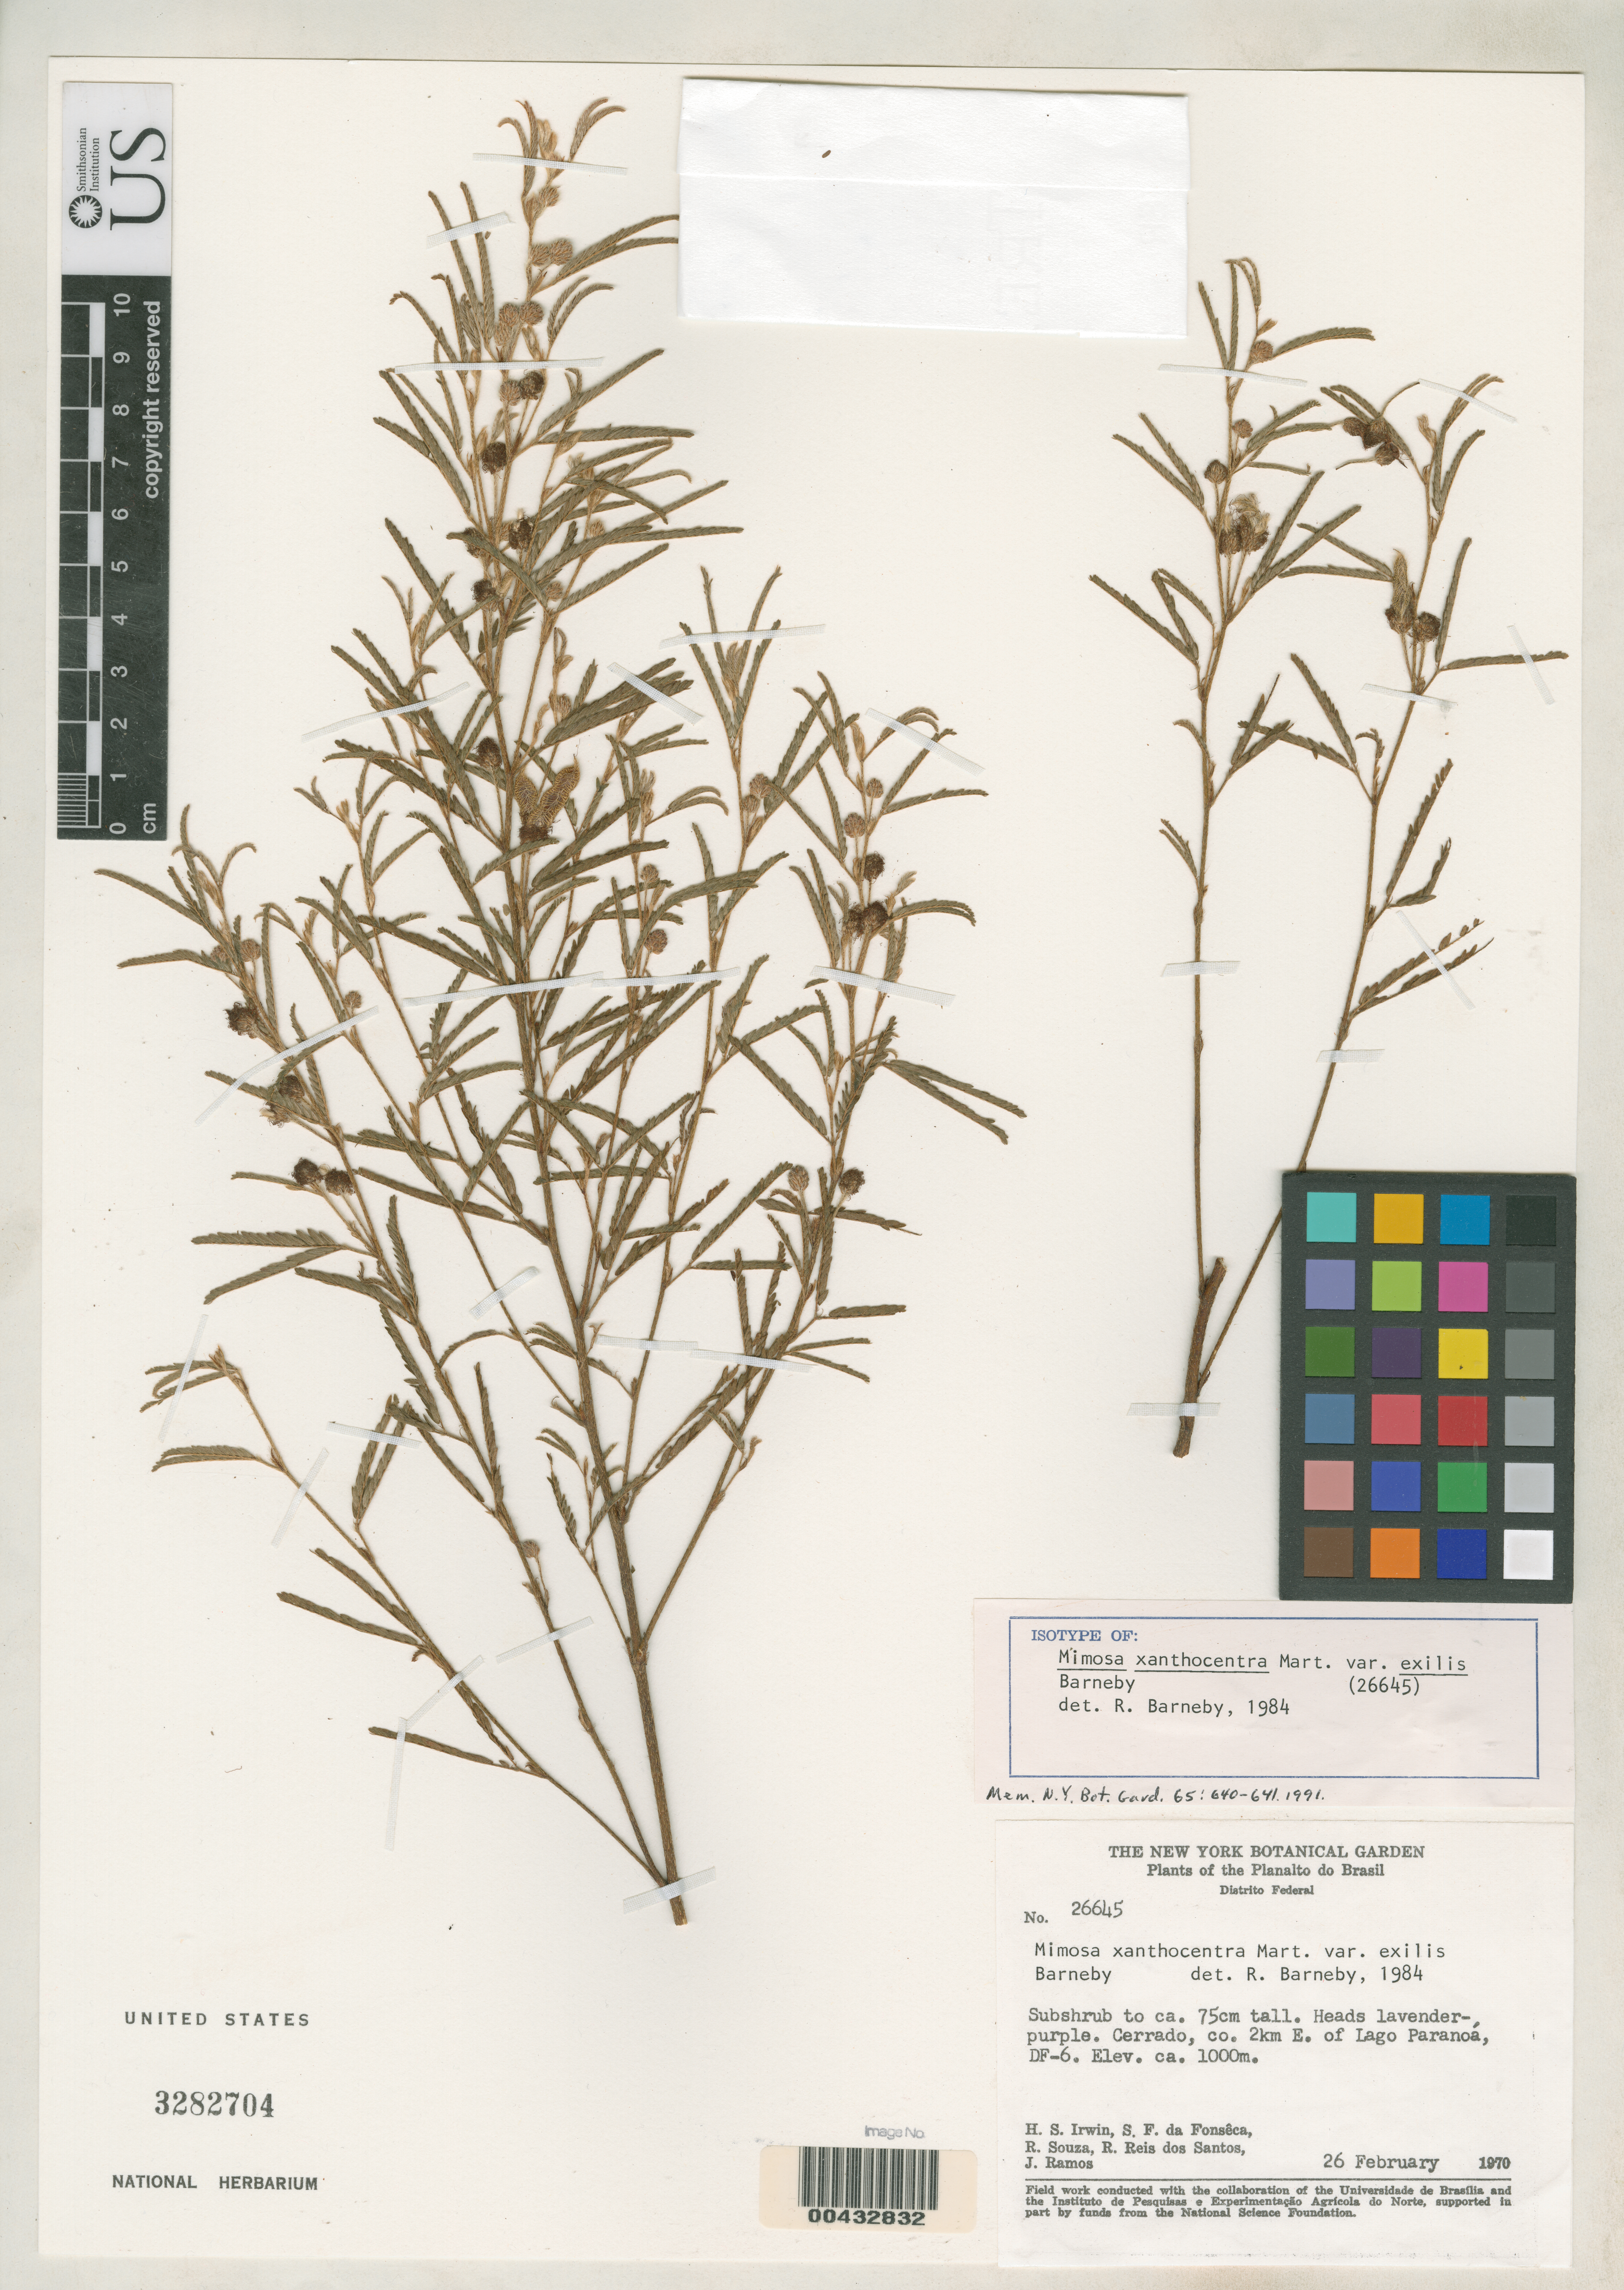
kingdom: Plantae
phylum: Tracheophyta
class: Magnoliopsida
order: Fabales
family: Fabaceae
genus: Mimosa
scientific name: Mimosa xanthocentra var. exilis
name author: Barneby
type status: Isotype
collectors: H. Irwin, S. F. Fonsêca, R. Souza, R. G. P. Santos & J. F. Ramos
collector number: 26645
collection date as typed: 26 Feb 1970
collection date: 1970-02-26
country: Brazil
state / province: Distrito Federal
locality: Cerrado, Co. 20 km E of Lago Paranoa, Df-6.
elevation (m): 1000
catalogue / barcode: US 3282704